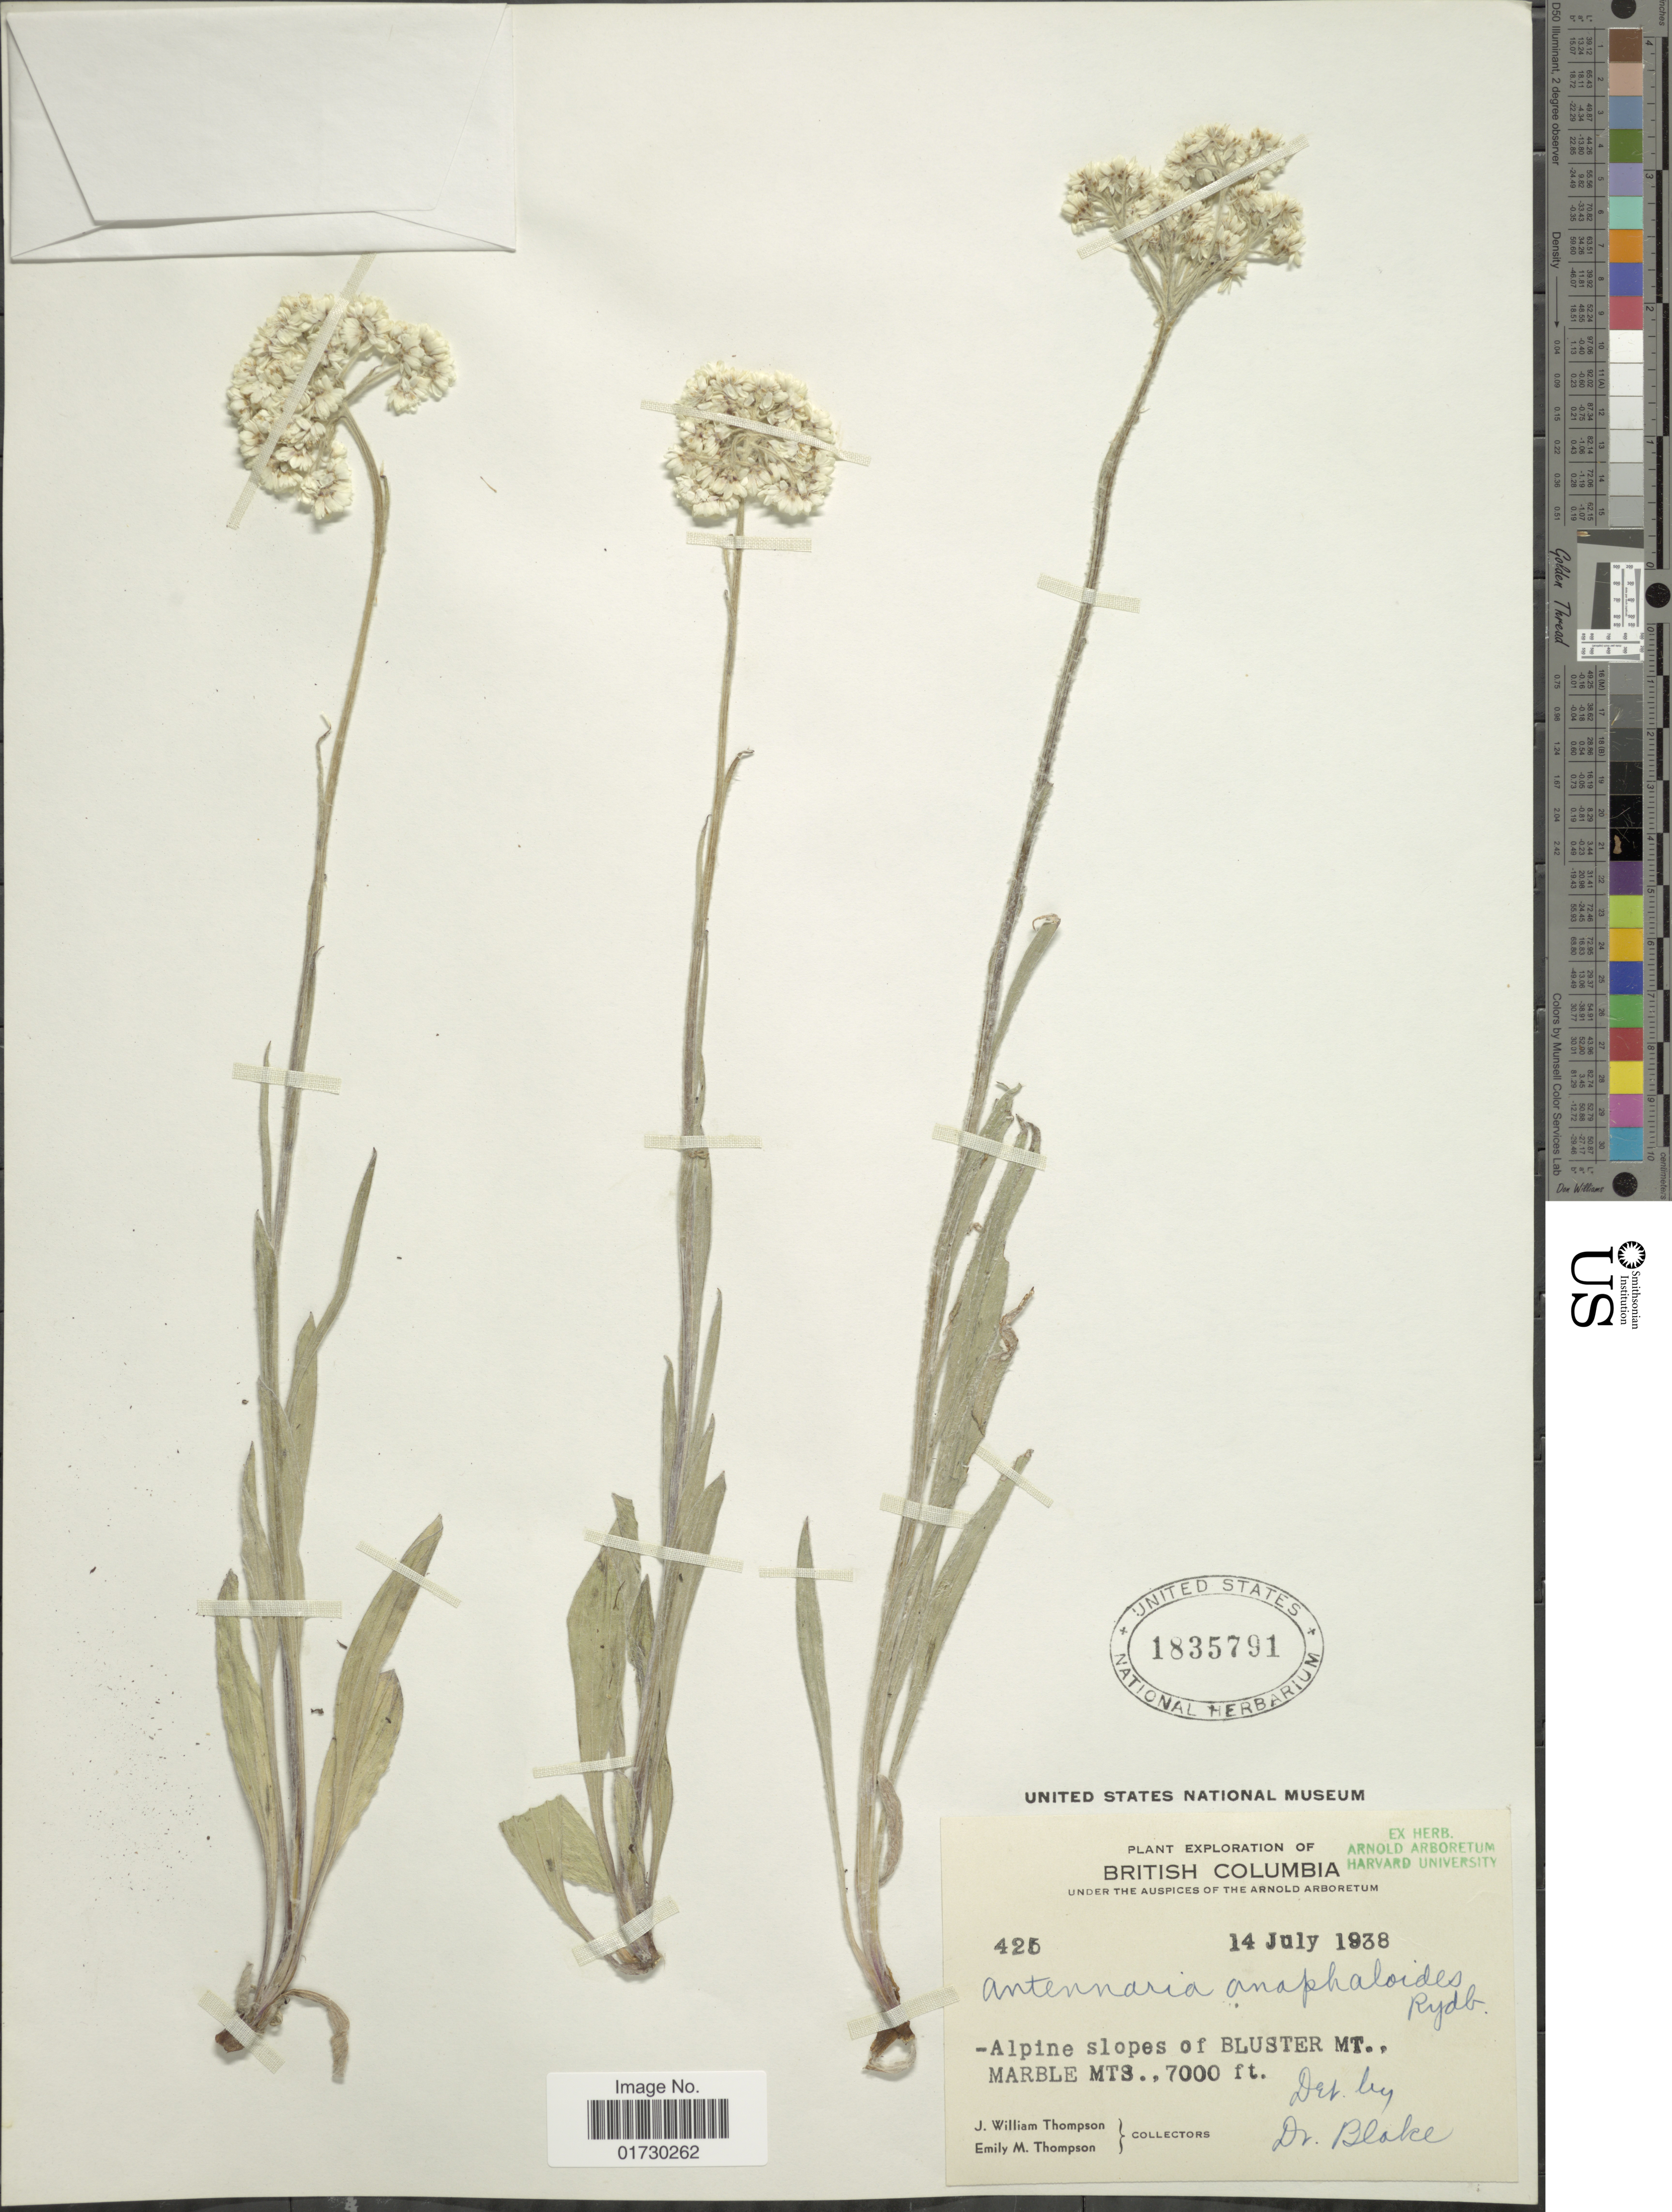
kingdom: Plantae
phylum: Tracheophyta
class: Magnoliopsida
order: Asterales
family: Asteraceae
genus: Antennaria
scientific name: Antennaria anaphaloides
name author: Rydb.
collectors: J. W. Thompson & E. M. Thompson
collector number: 425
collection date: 1938-07-14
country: Canada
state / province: British Columbia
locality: British Colombia, Alpine slopes of Bluster Mt. Marbles Mts.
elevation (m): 2134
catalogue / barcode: US 1835791